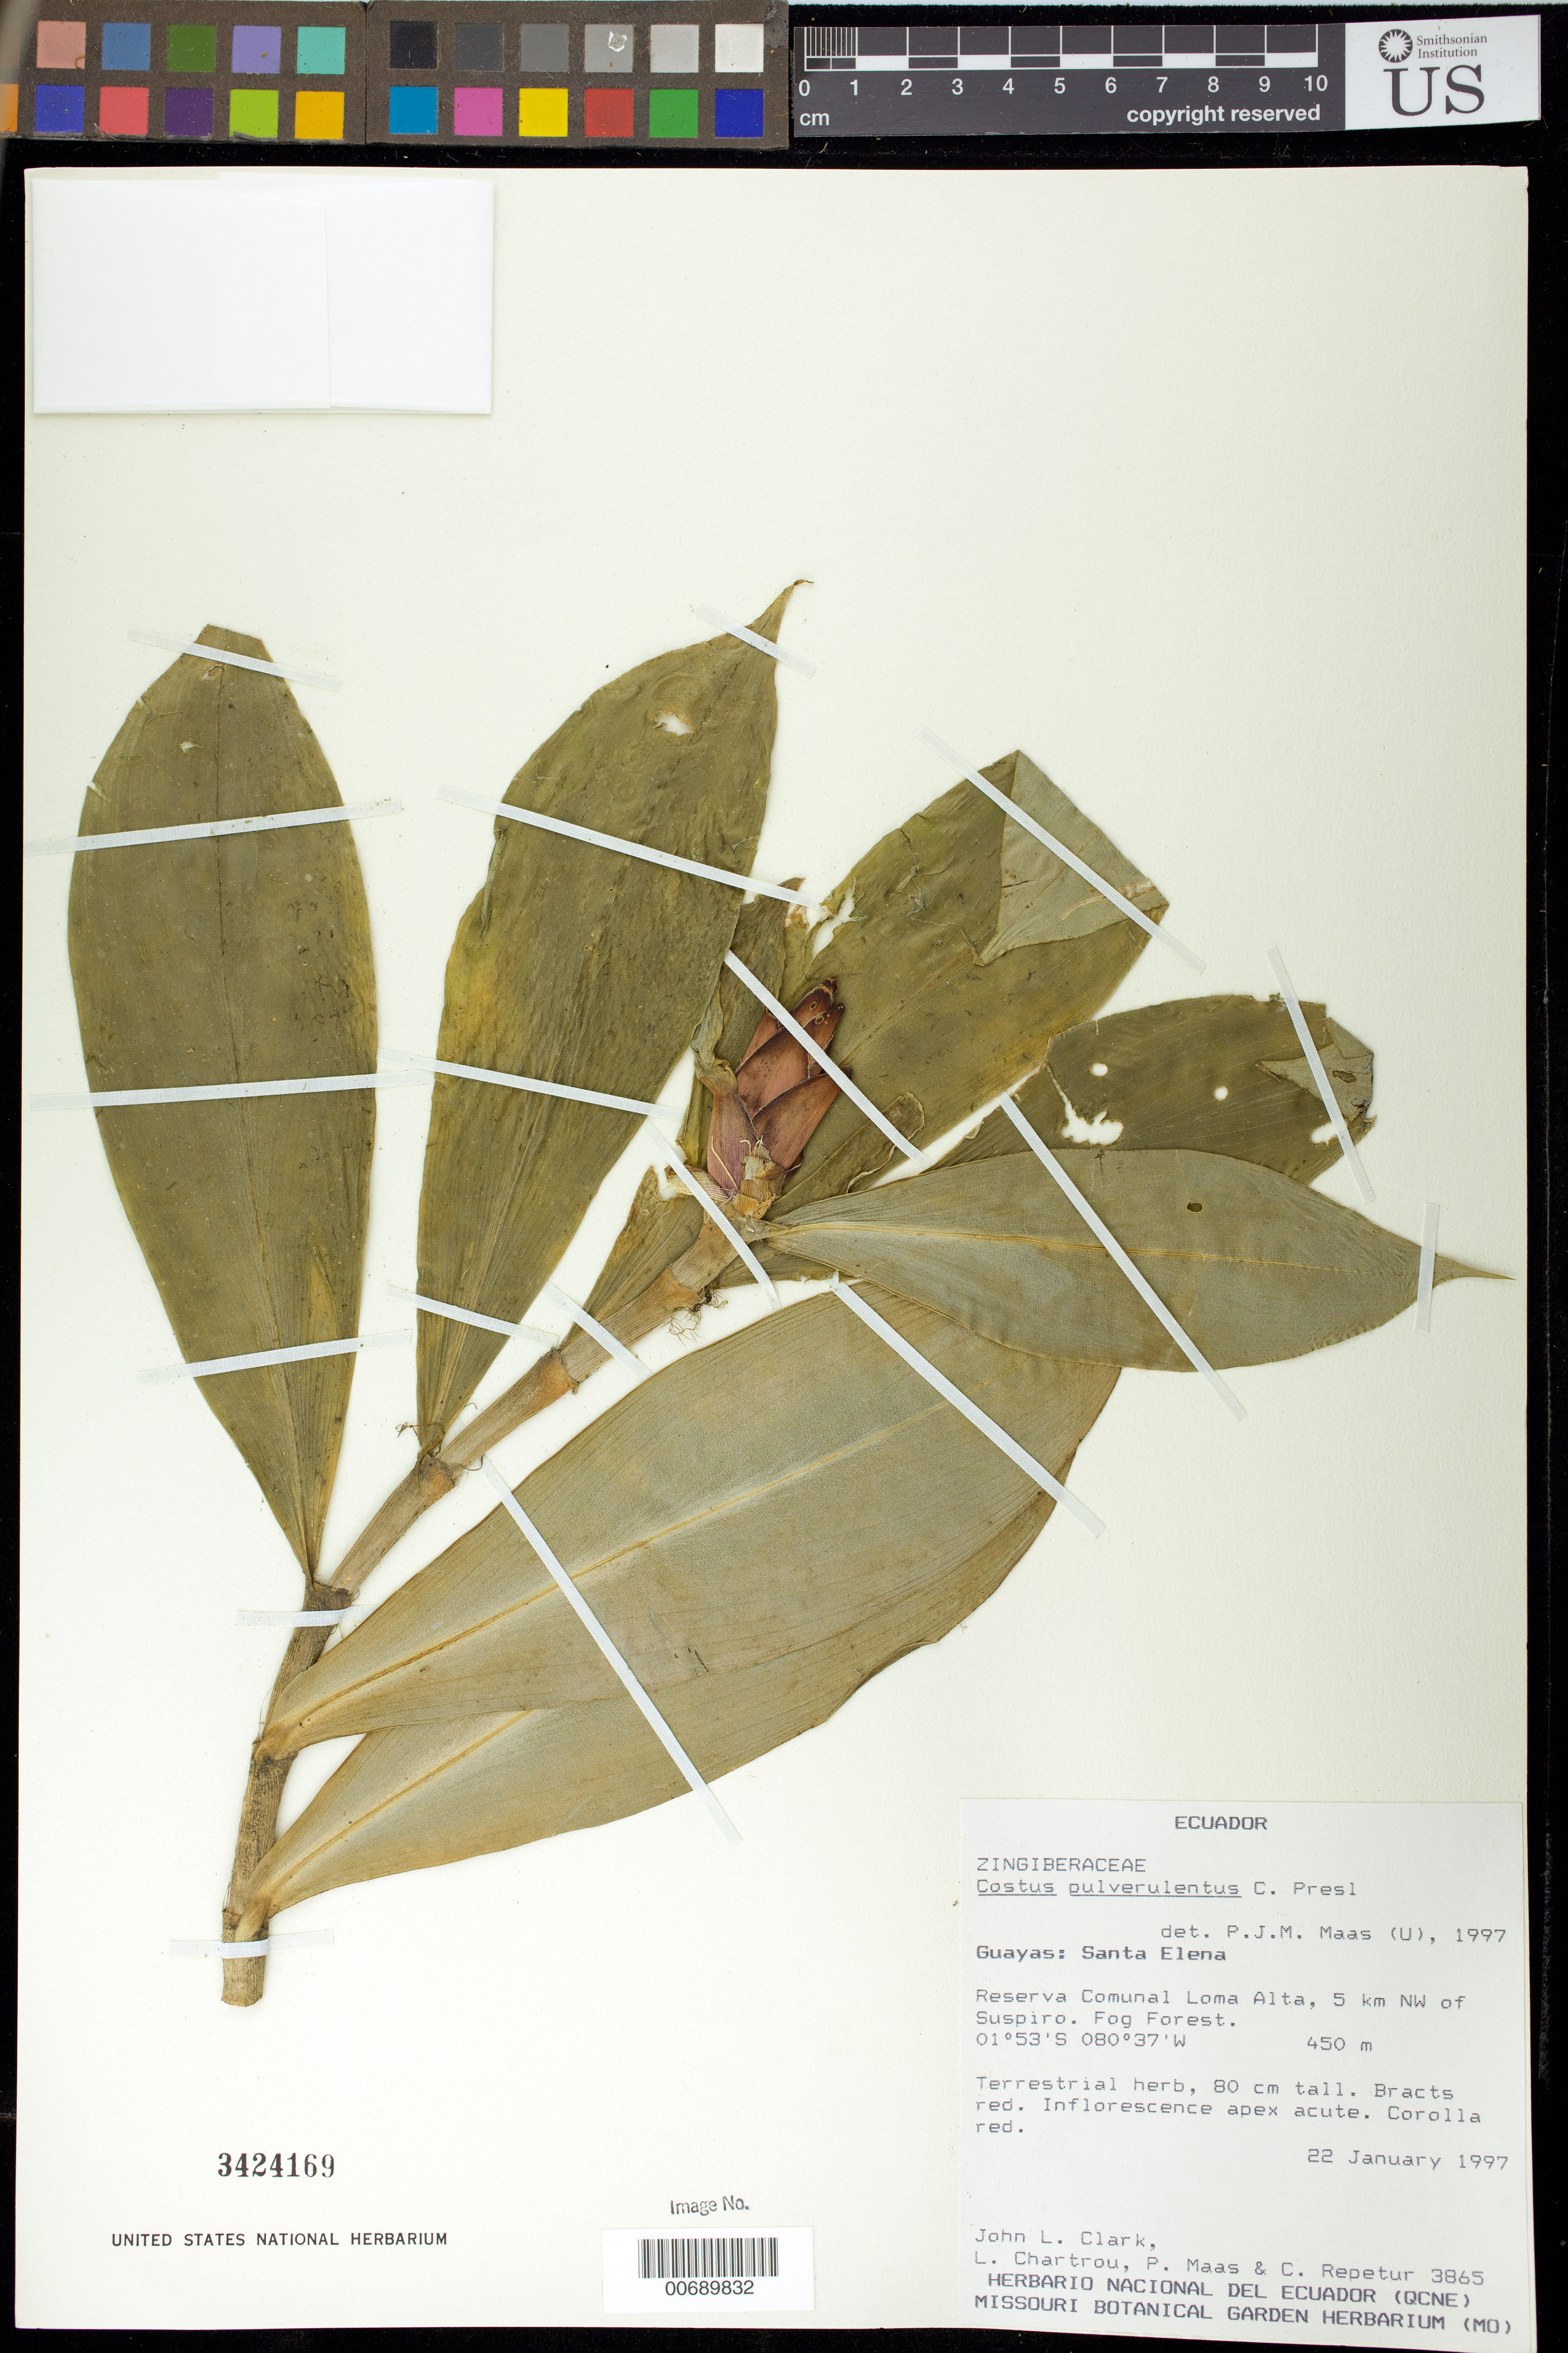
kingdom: Plantae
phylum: Tracheophyta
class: Liliopsida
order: Zingiberales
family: Costaceae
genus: Costus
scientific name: Costus pulverulentus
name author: C. Presl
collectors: J. L. Clark, L. Chartrou, P. Maas & C. Repetur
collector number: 3865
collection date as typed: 22 Jan 1997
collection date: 1997-01-22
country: Ecuador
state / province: Guayas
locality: Santa Elena, Reserva Comunal Loma Alta, NW of Suspiro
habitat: Fog Forest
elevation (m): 450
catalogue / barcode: US 3424169